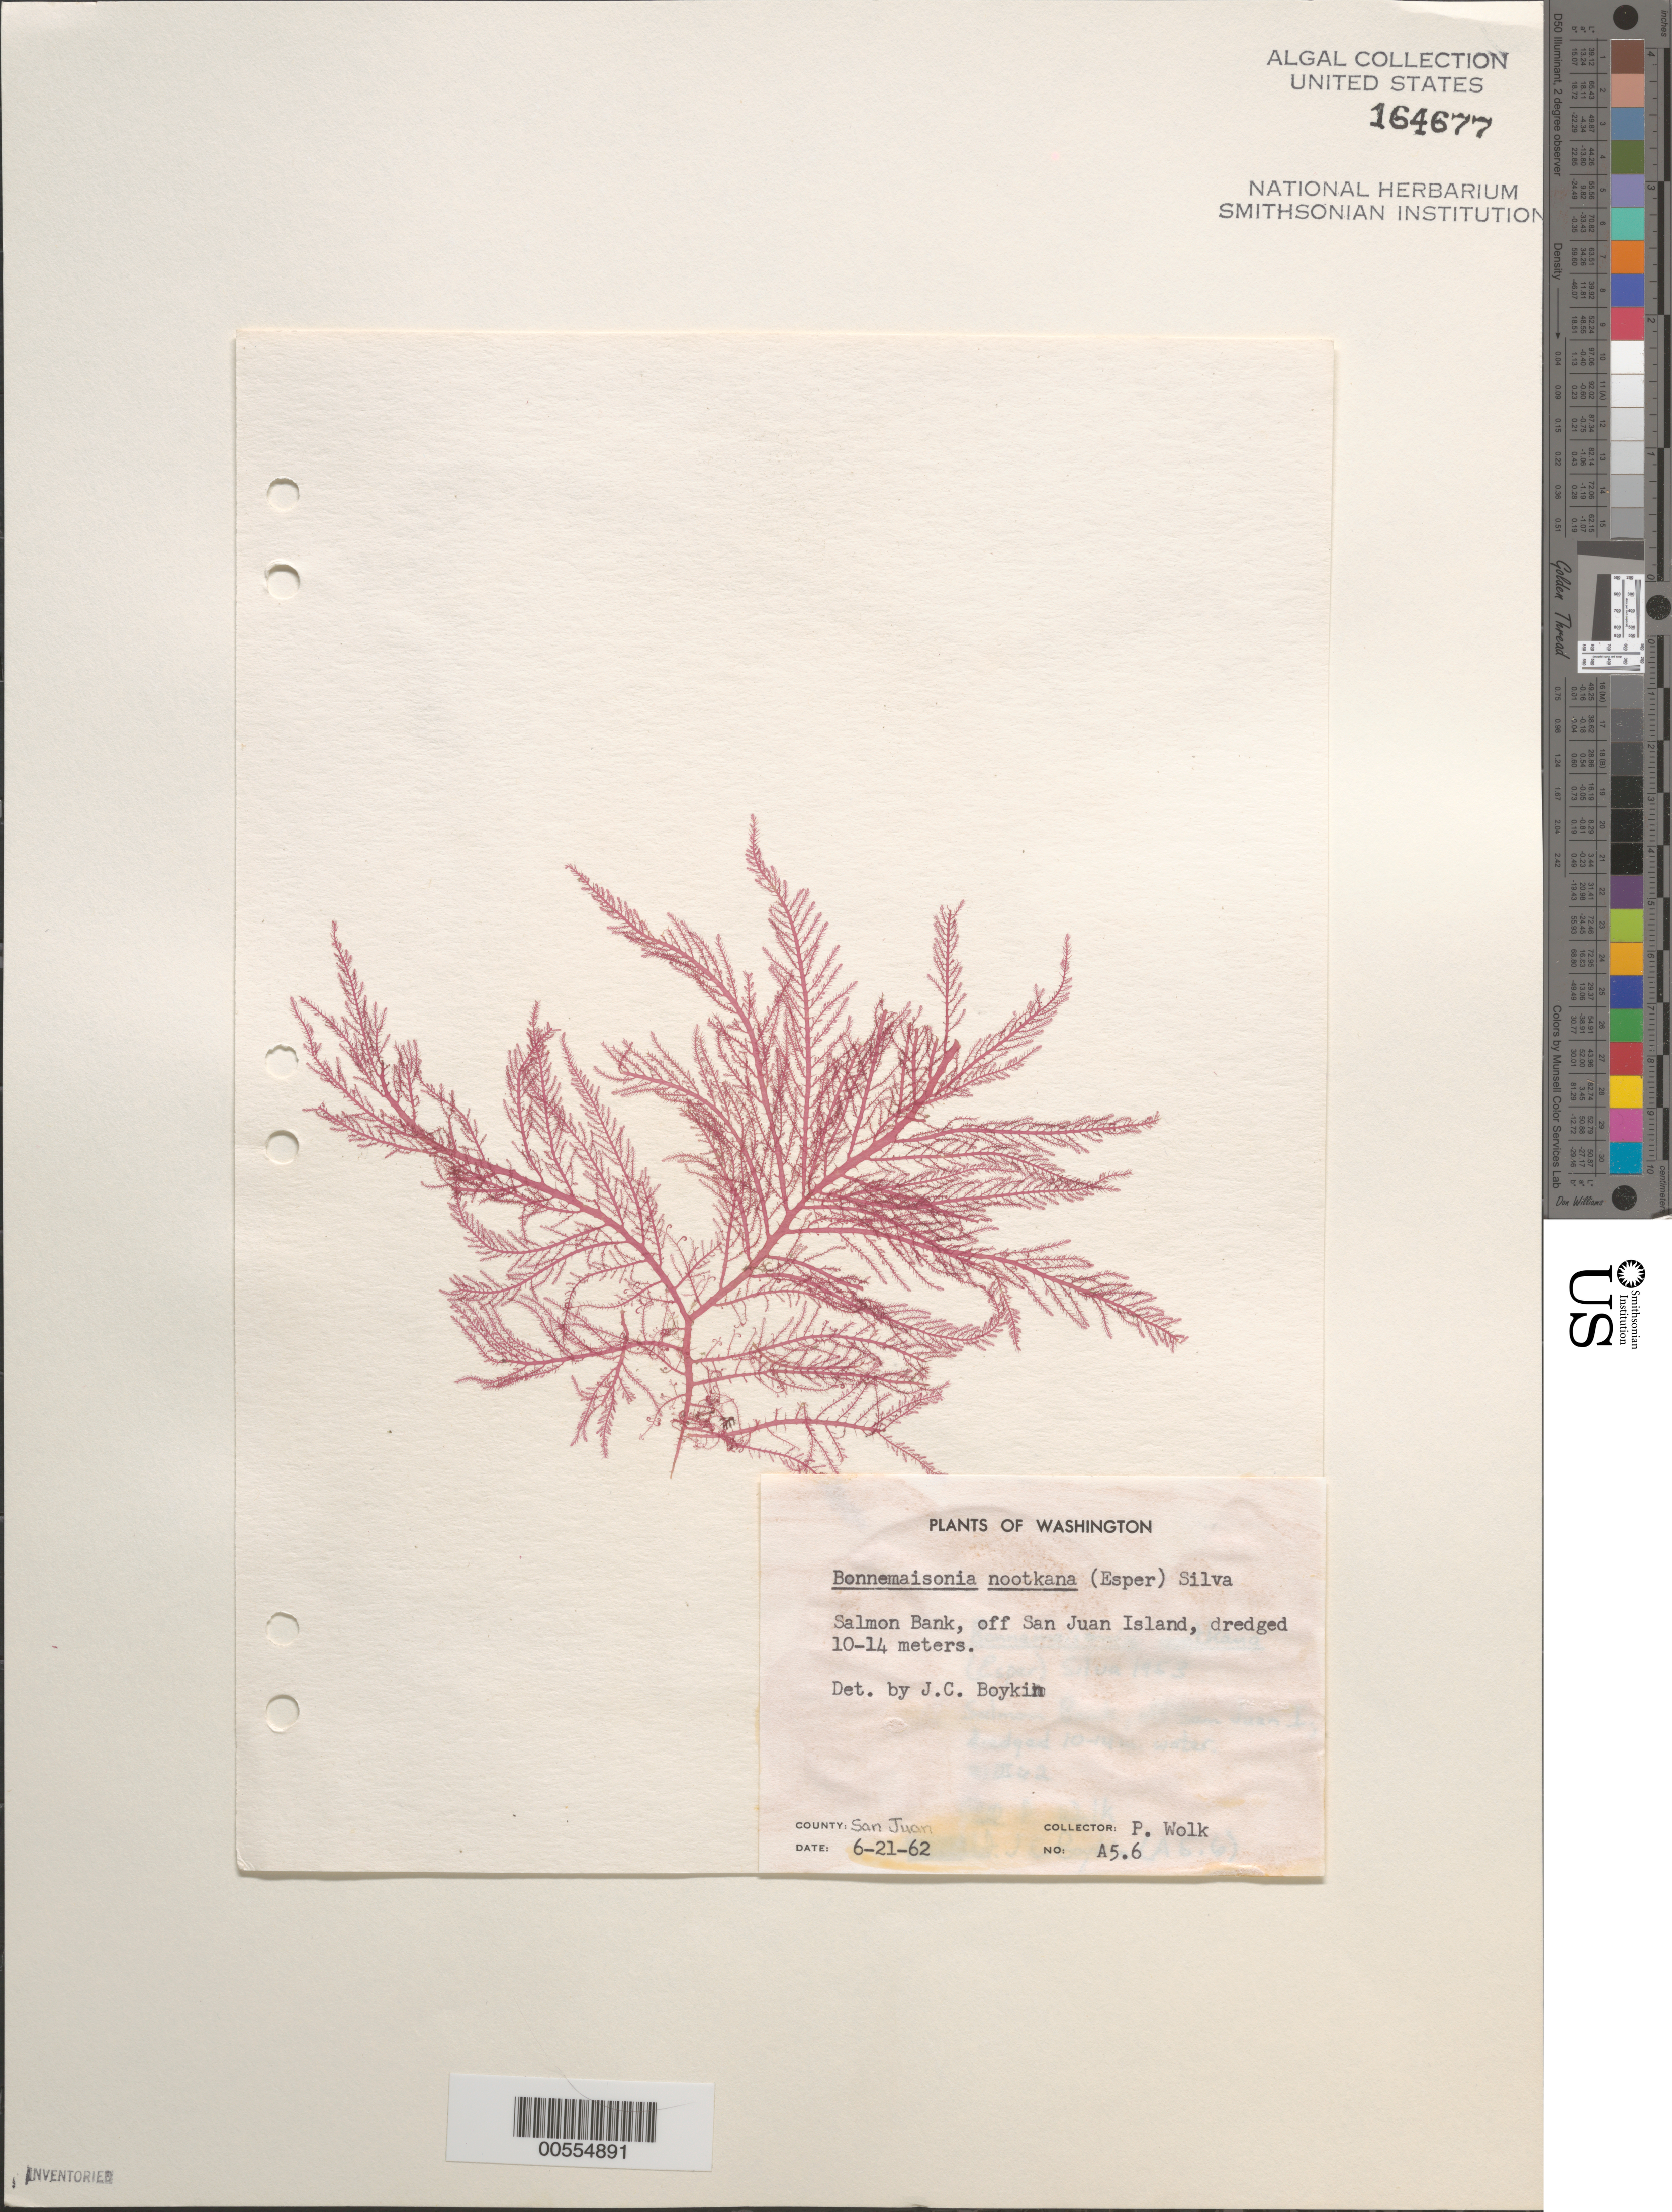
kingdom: Plantae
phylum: Rhodophyta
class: Florideophyceae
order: Bonnemaisoniales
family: Bonnemaisoniaceae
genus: Bonnemaisonia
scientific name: Bonnemaisonia nootkana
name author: (Esper) P.C. Silva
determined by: Boykin, J. C.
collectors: P. Wolk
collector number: A5.6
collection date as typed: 21 Jun 1962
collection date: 1962-06-21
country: United States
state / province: Washington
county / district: San Juan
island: San Juan Island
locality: Salmon Bank, off San Juan Island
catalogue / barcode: US 164677